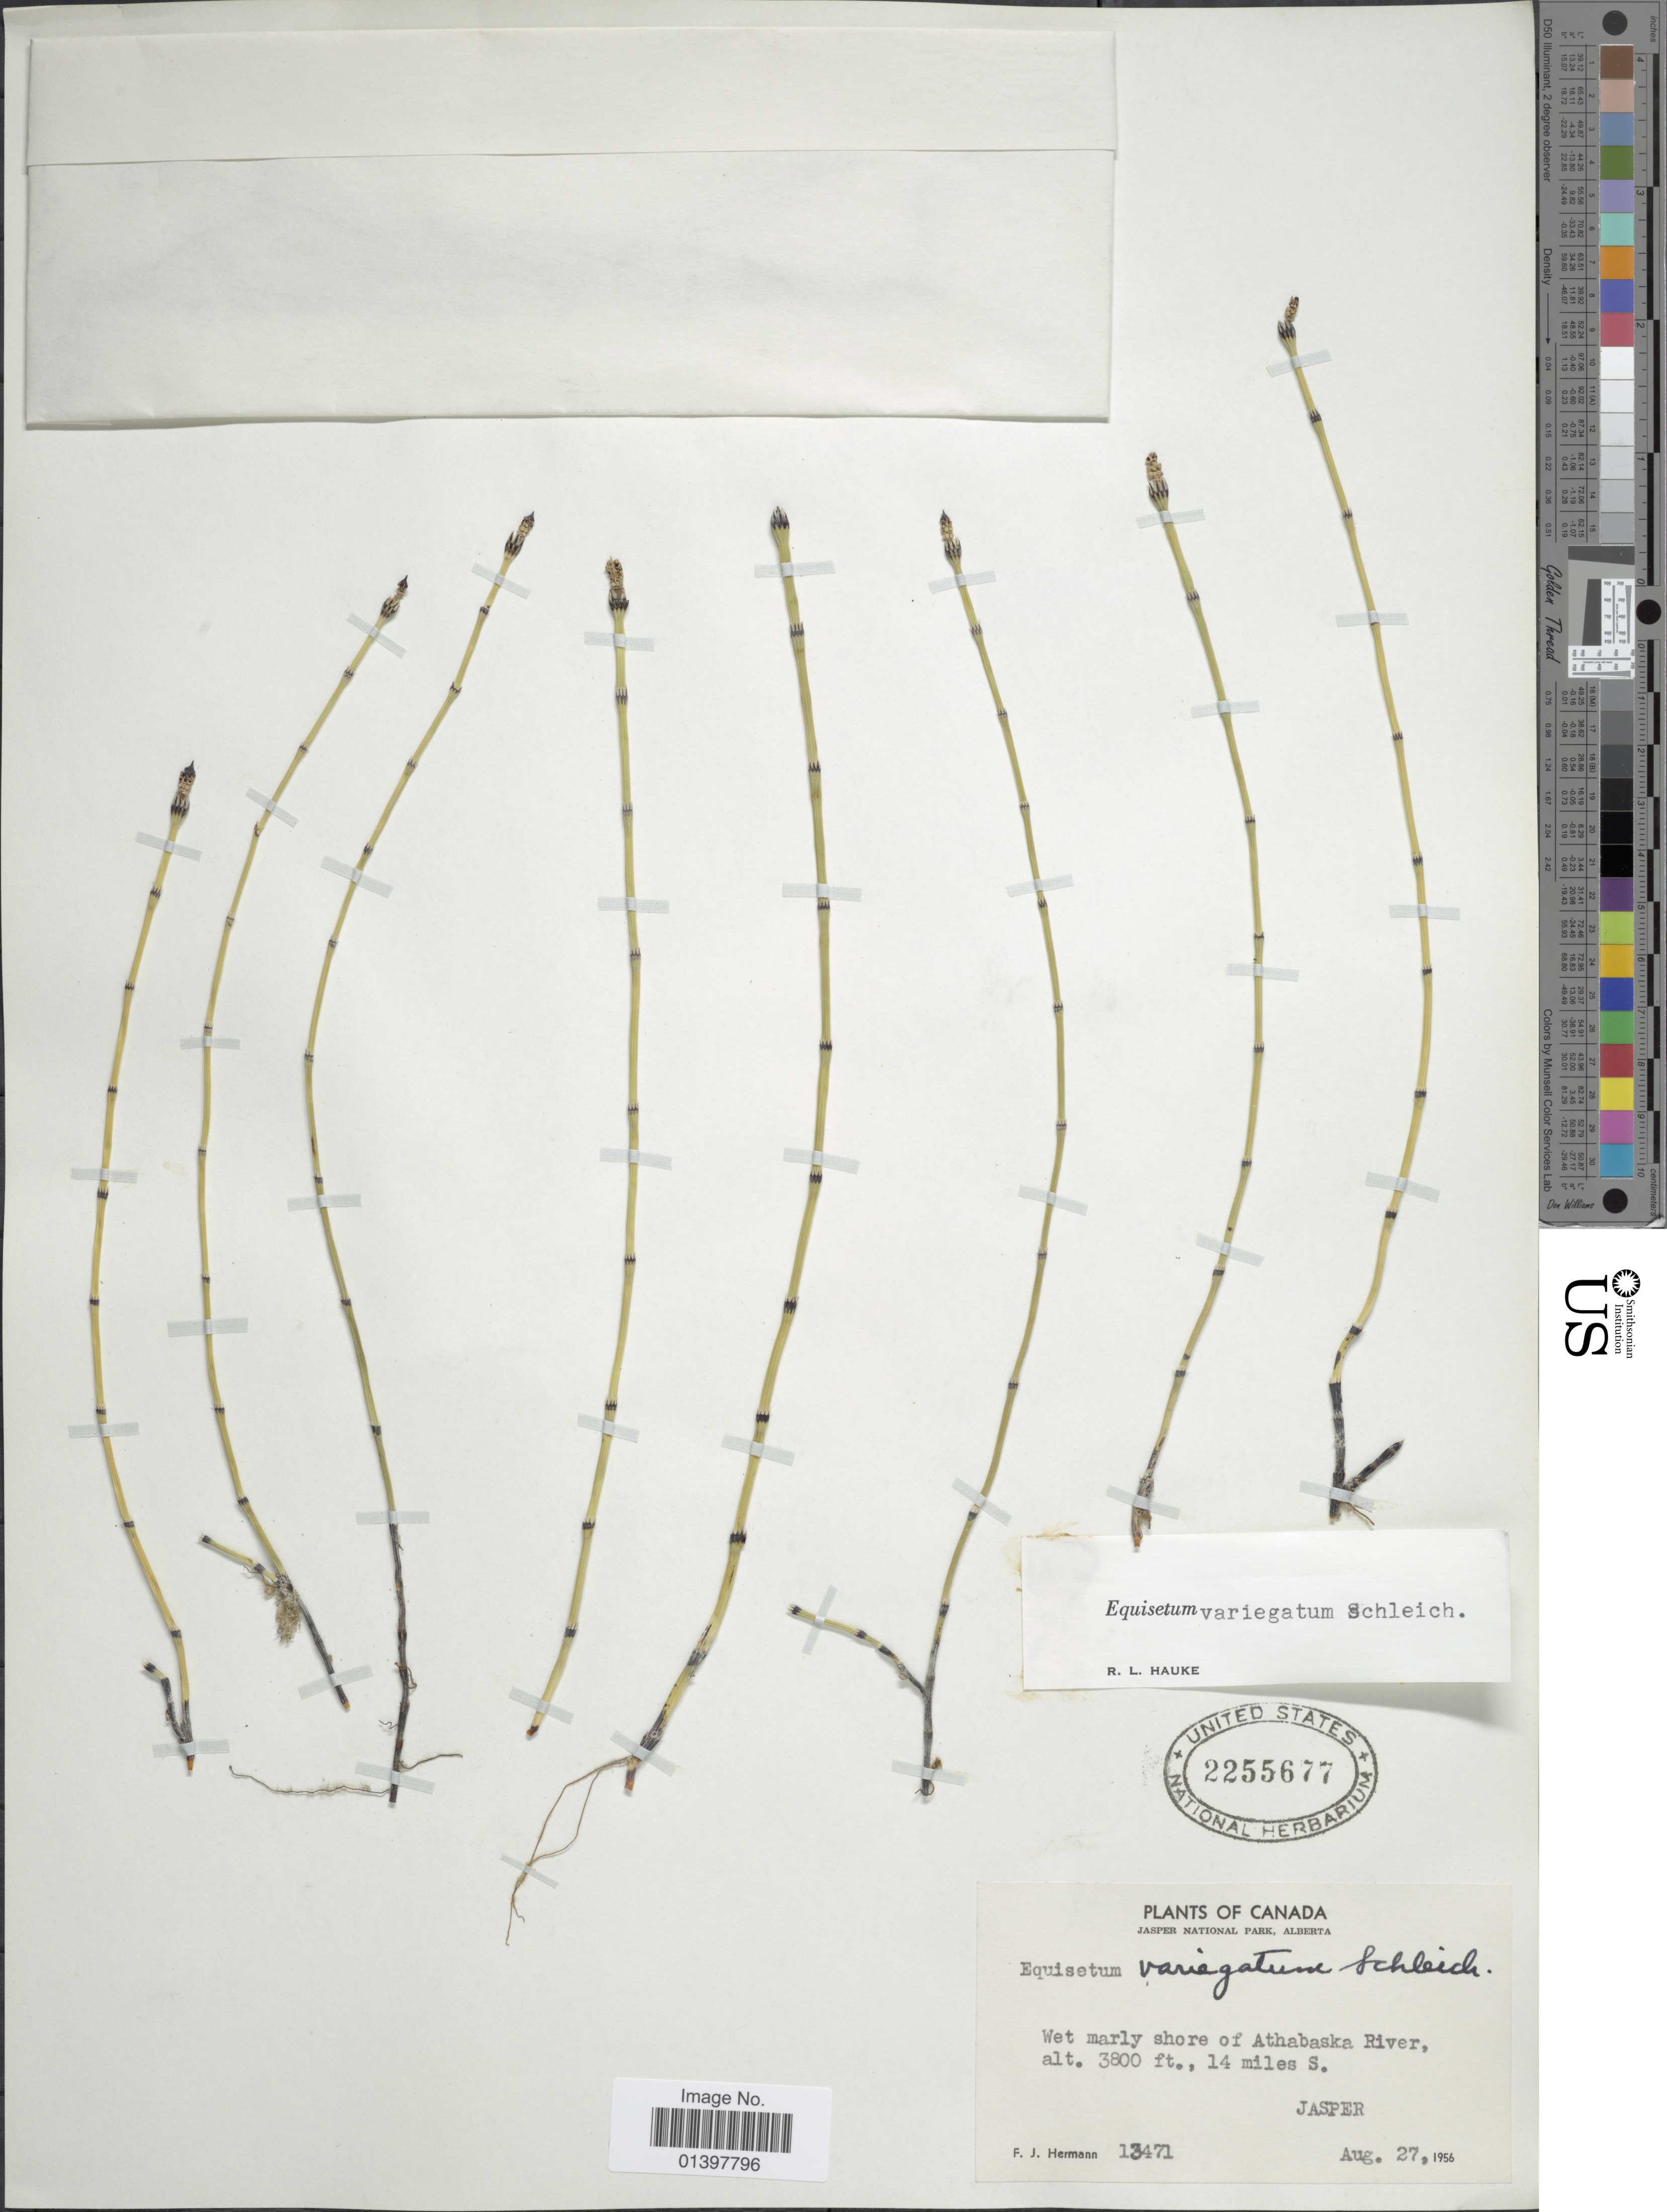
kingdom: Plantae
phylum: Tracheophyta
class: Polypodiopsida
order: Equisetales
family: Equisetaceae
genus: Equisetum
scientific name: Equisetum variegatum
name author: Schleich. ex F. Weber & D. Mohr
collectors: F. J. Hermann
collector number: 13471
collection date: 1956-08-27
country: Canada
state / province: Alberta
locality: Jasper National Park, wet marly shore of Athabaska River, 14miles S. Jasper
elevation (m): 1158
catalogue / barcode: US 2255677